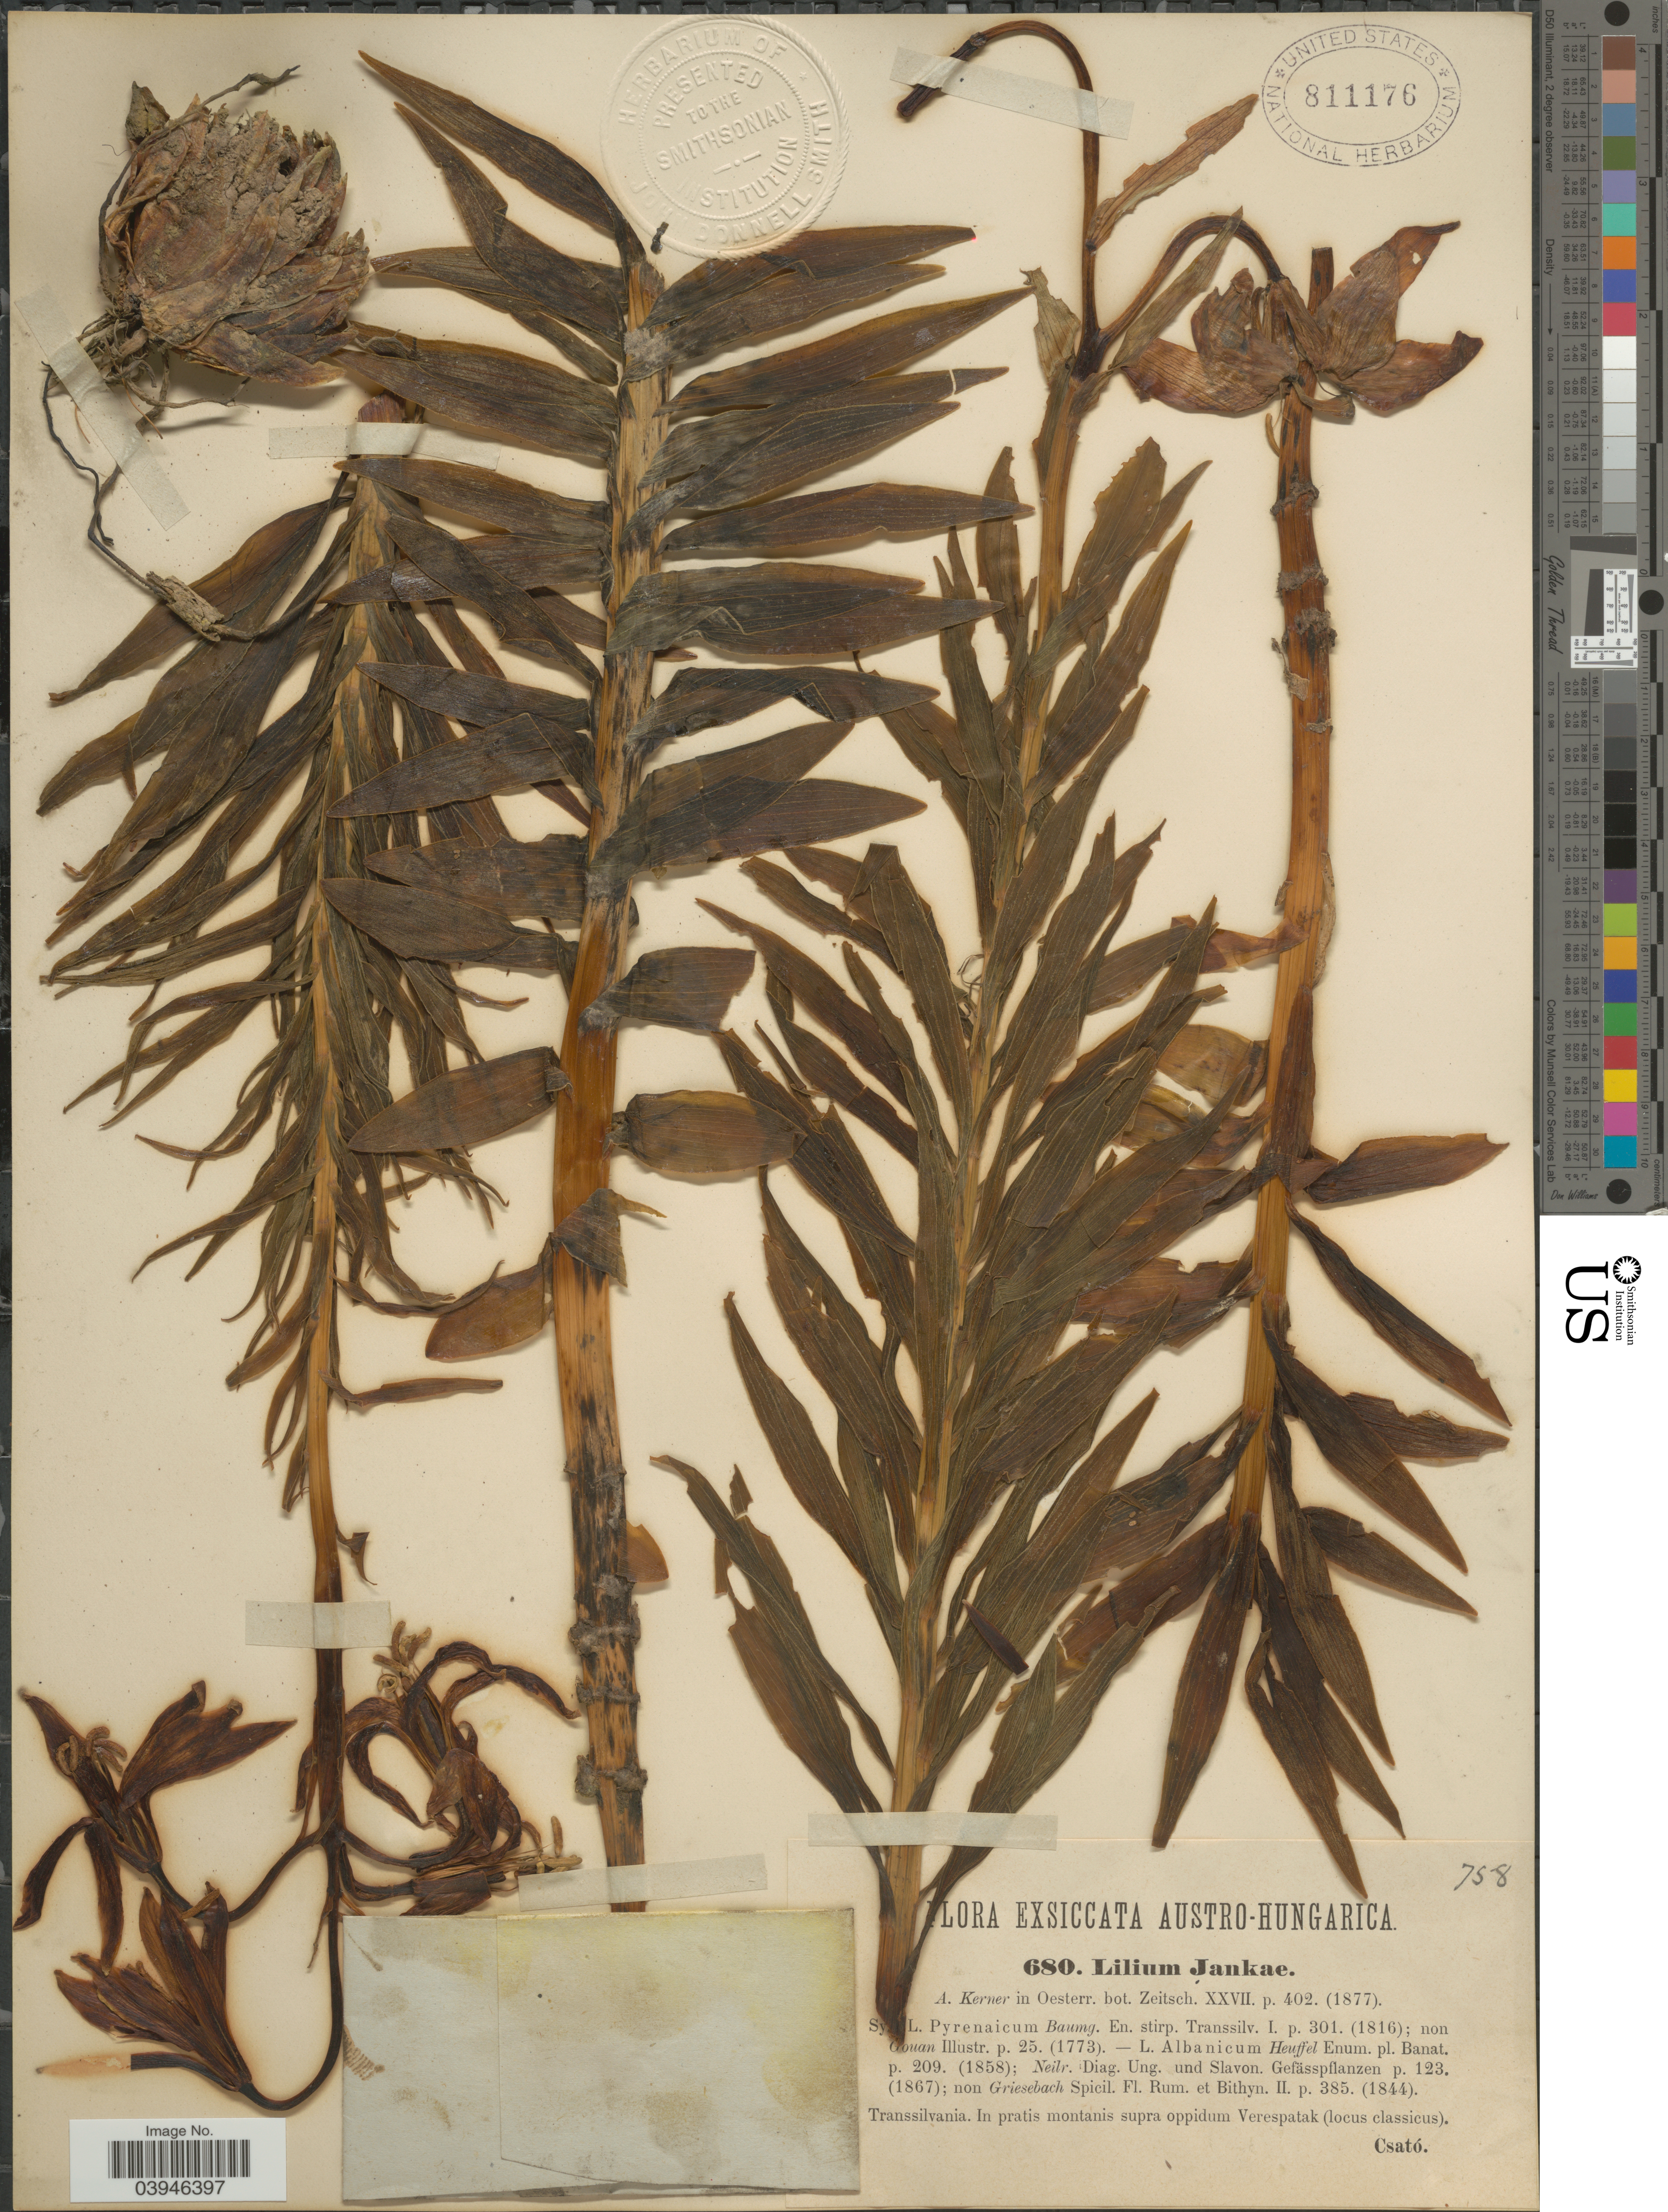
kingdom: Plantae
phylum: Tracheophyta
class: Liliopsida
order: Liliales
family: Liliaceae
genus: Lilium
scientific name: Lilium jankae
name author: A. Kern.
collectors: Csató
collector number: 680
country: Romania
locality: Austro-Hungarica. Transsilvania. In pratis montanis supra oppidum Verespatak (locus classicus).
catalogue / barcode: US 811176